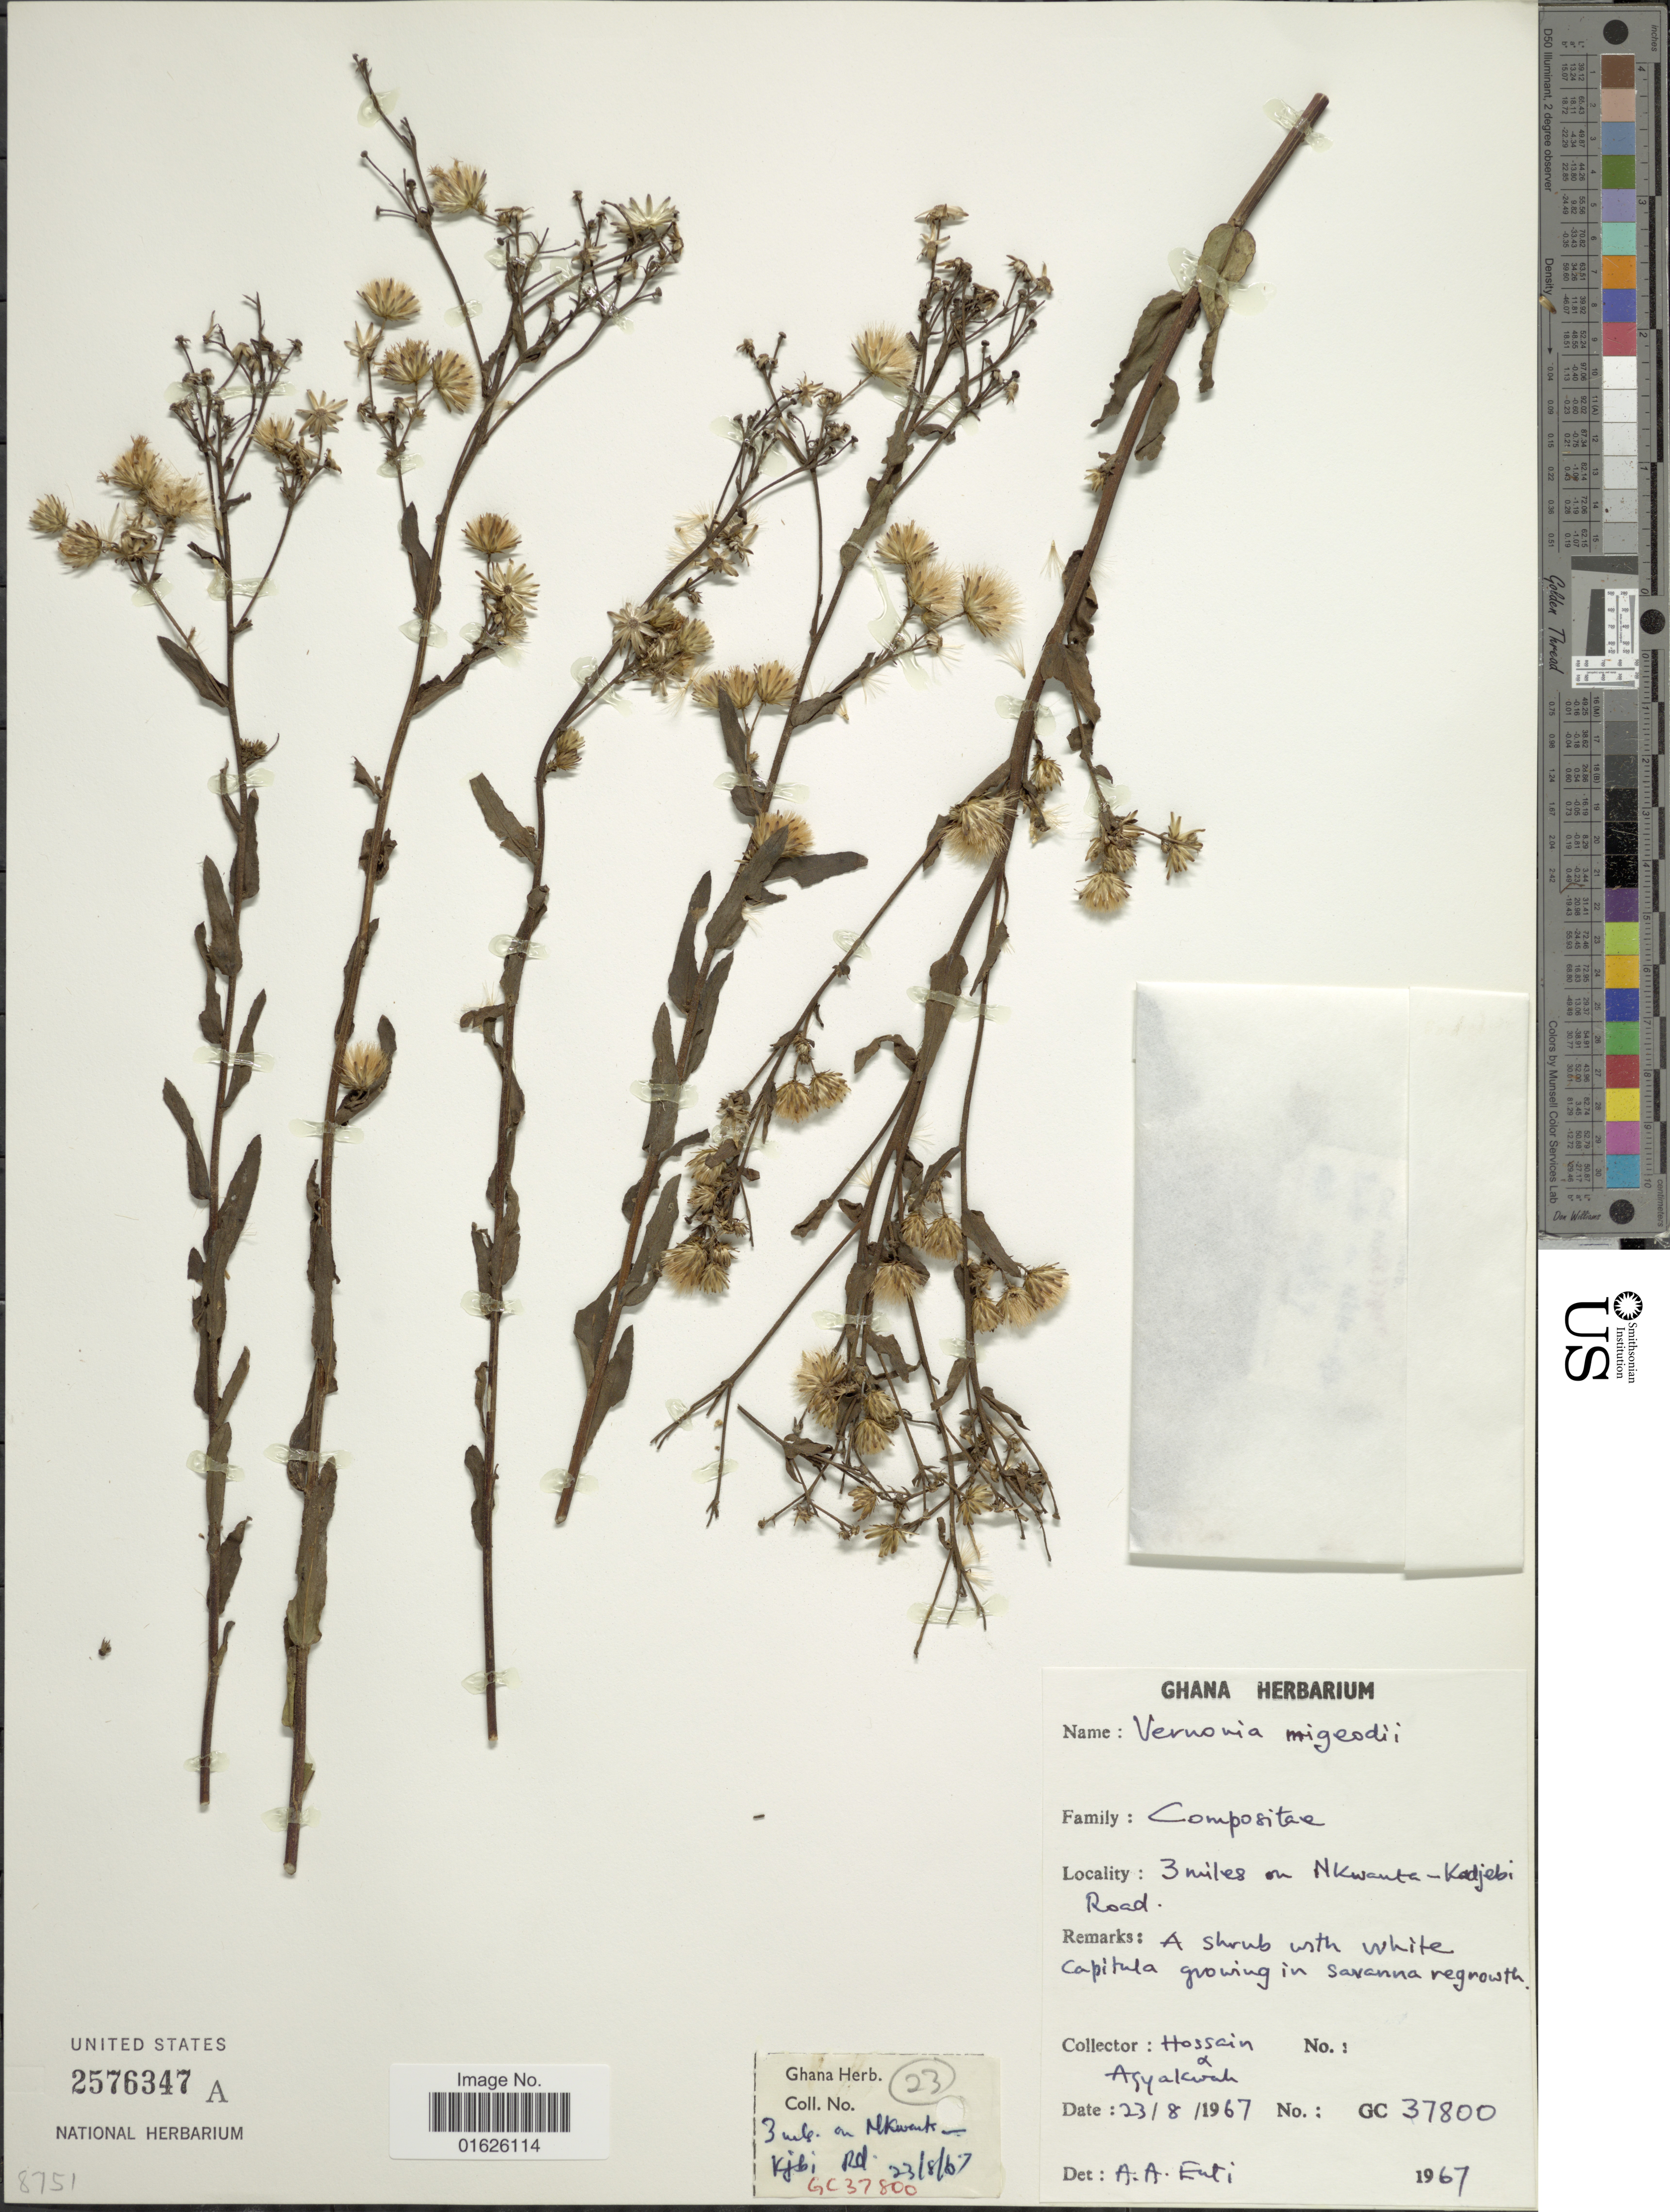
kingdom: Plantae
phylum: Tracheophyta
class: Magnoliopsida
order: Asterales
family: Asteraceae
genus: Vernoniastrum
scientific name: Vernoniastrum migeodii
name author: (S. Moore) Isawumi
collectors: Hossain & Agyakwah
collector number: GC 37800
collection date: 1967-08-23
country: Ghana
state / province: Volta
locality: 3 miles on Nkwanta - Kadjebi road.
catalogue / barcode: US 2576347